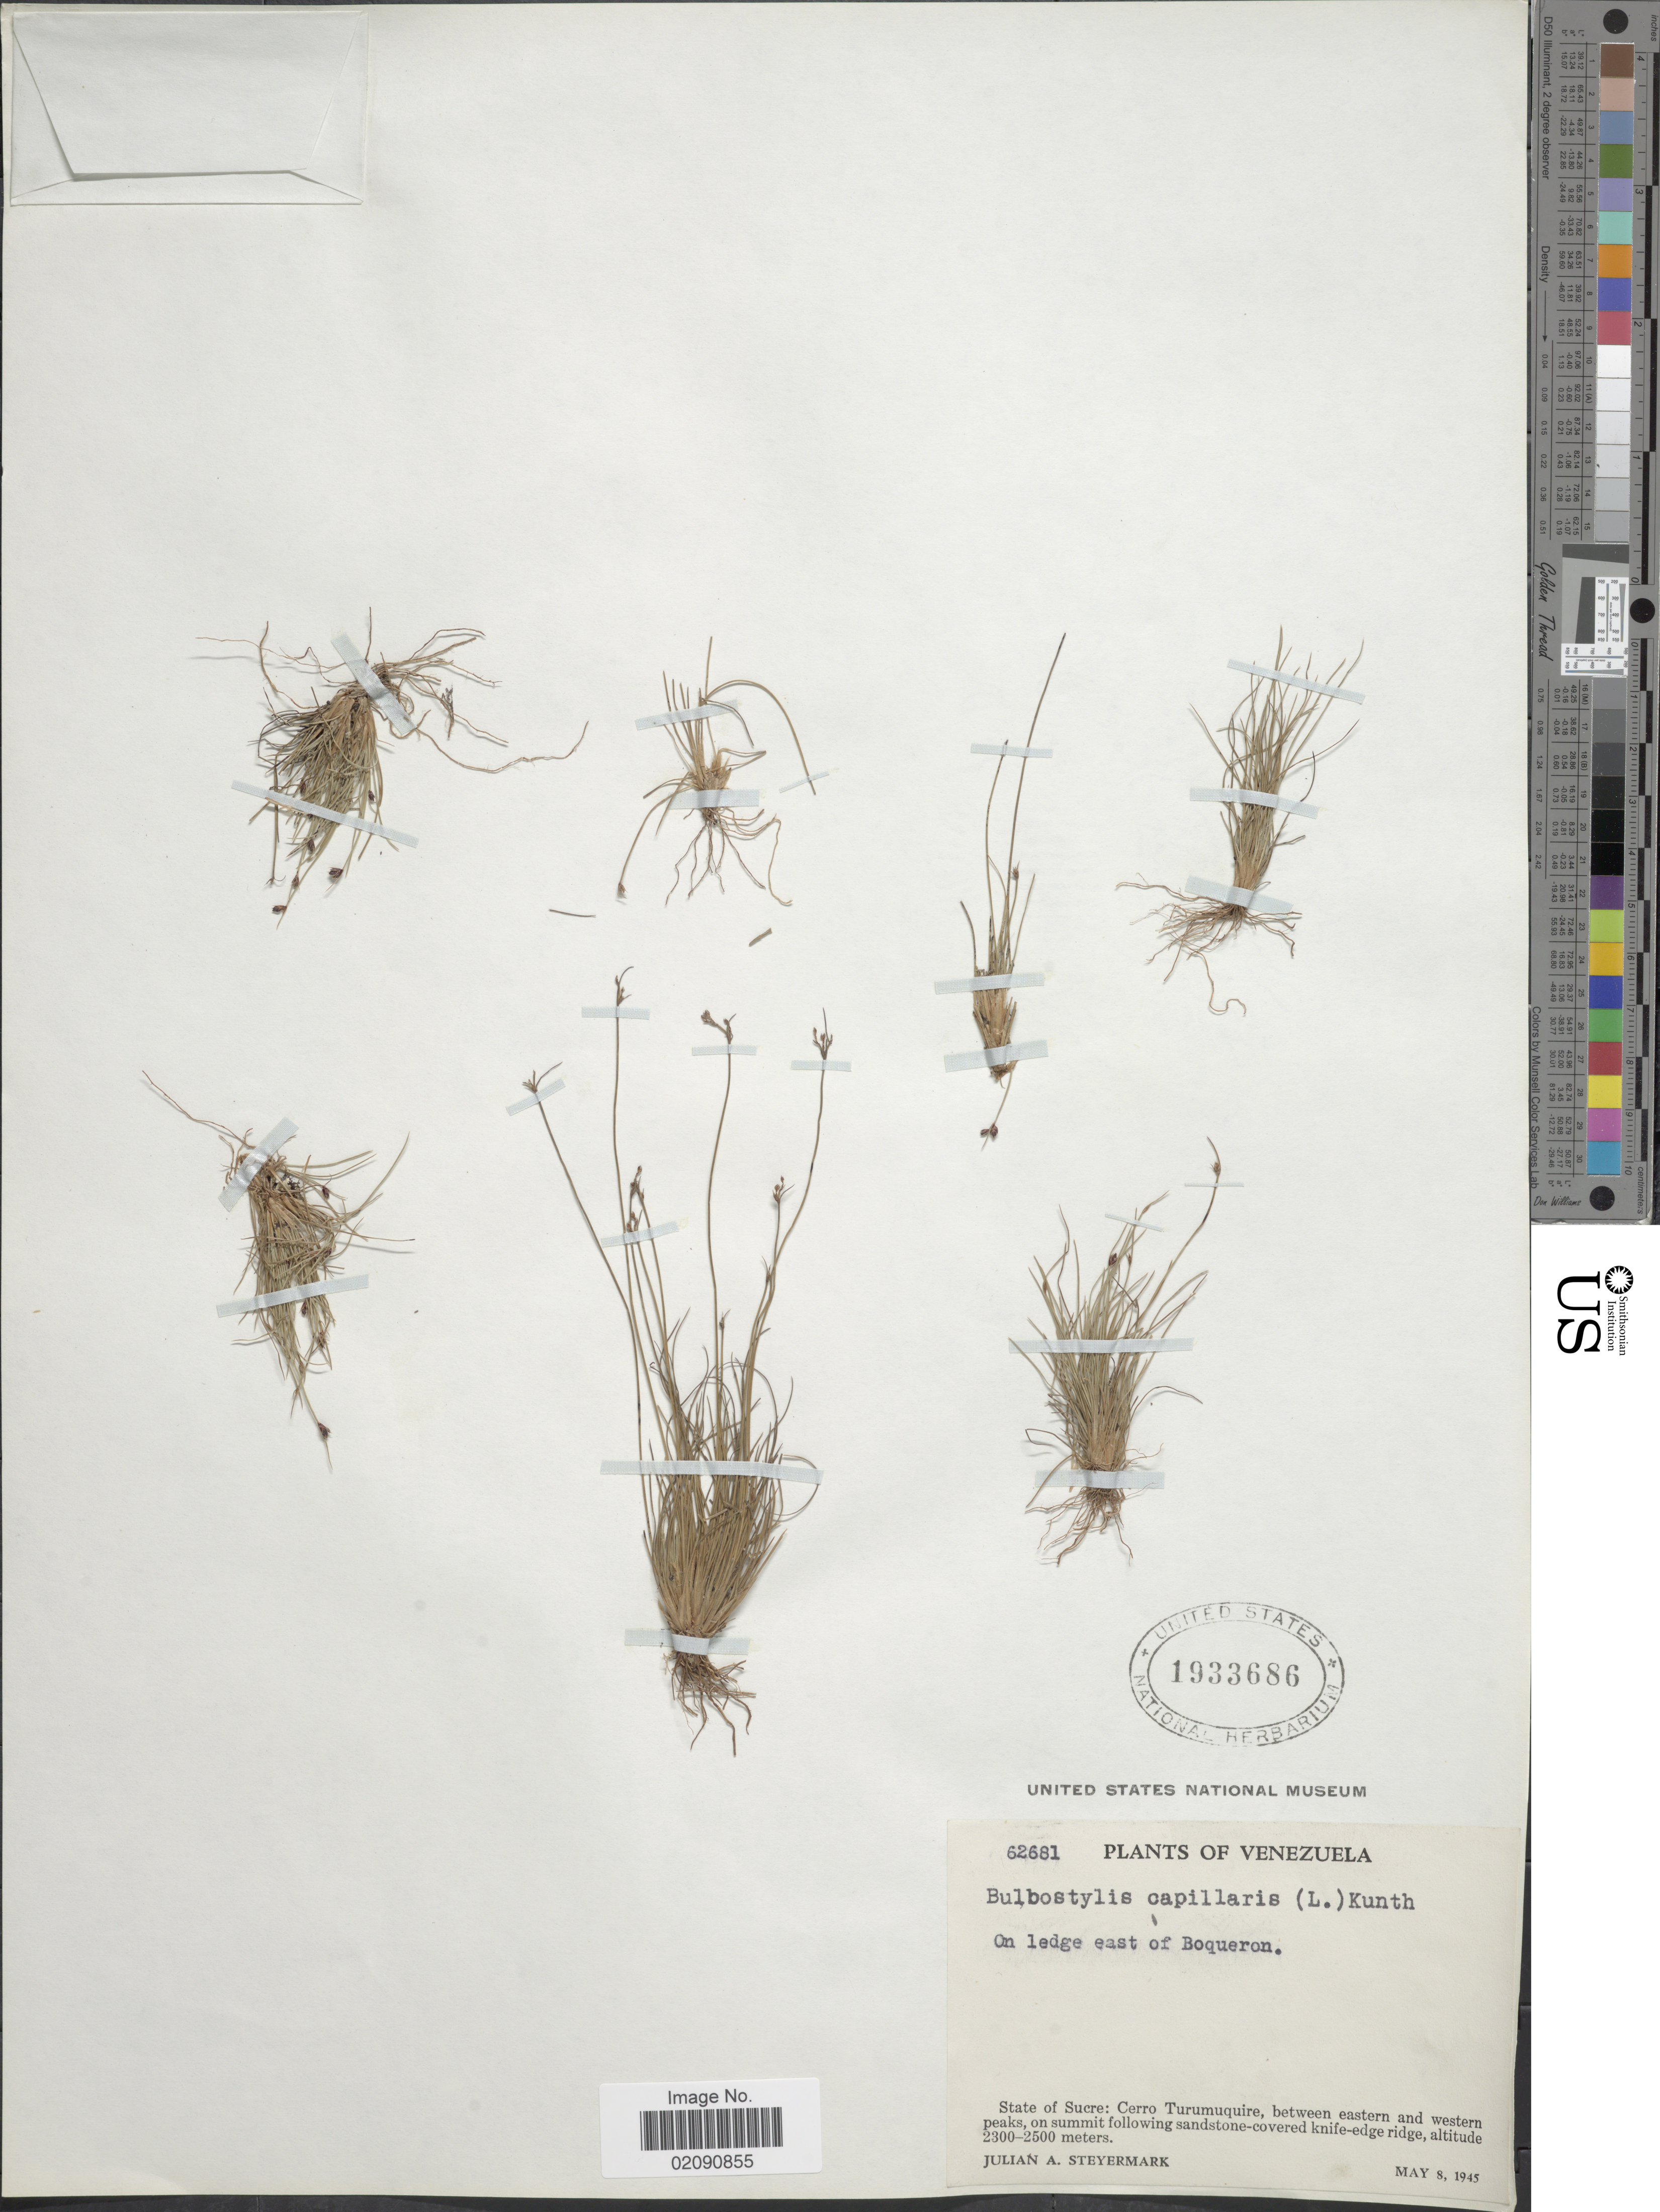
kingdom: Plantae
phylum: Tracheophyta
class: Liliopsida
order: Poales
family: Cyperaceae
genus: Bulbostylis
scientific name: Bulbostylis asperula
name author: (Kunth) C.B. Clarke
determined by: Maciel-Silva, J. F.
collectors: J. Steyermark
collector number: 62681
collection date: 1945-05-08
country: Venezuela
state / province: Sucre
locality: On ledge east of Boqueron, Cerro Turumuquire, between eastern and western peaks, on summit following sandstone-covered knife-edge ridge.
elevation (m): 2300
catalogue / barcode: US 1933686